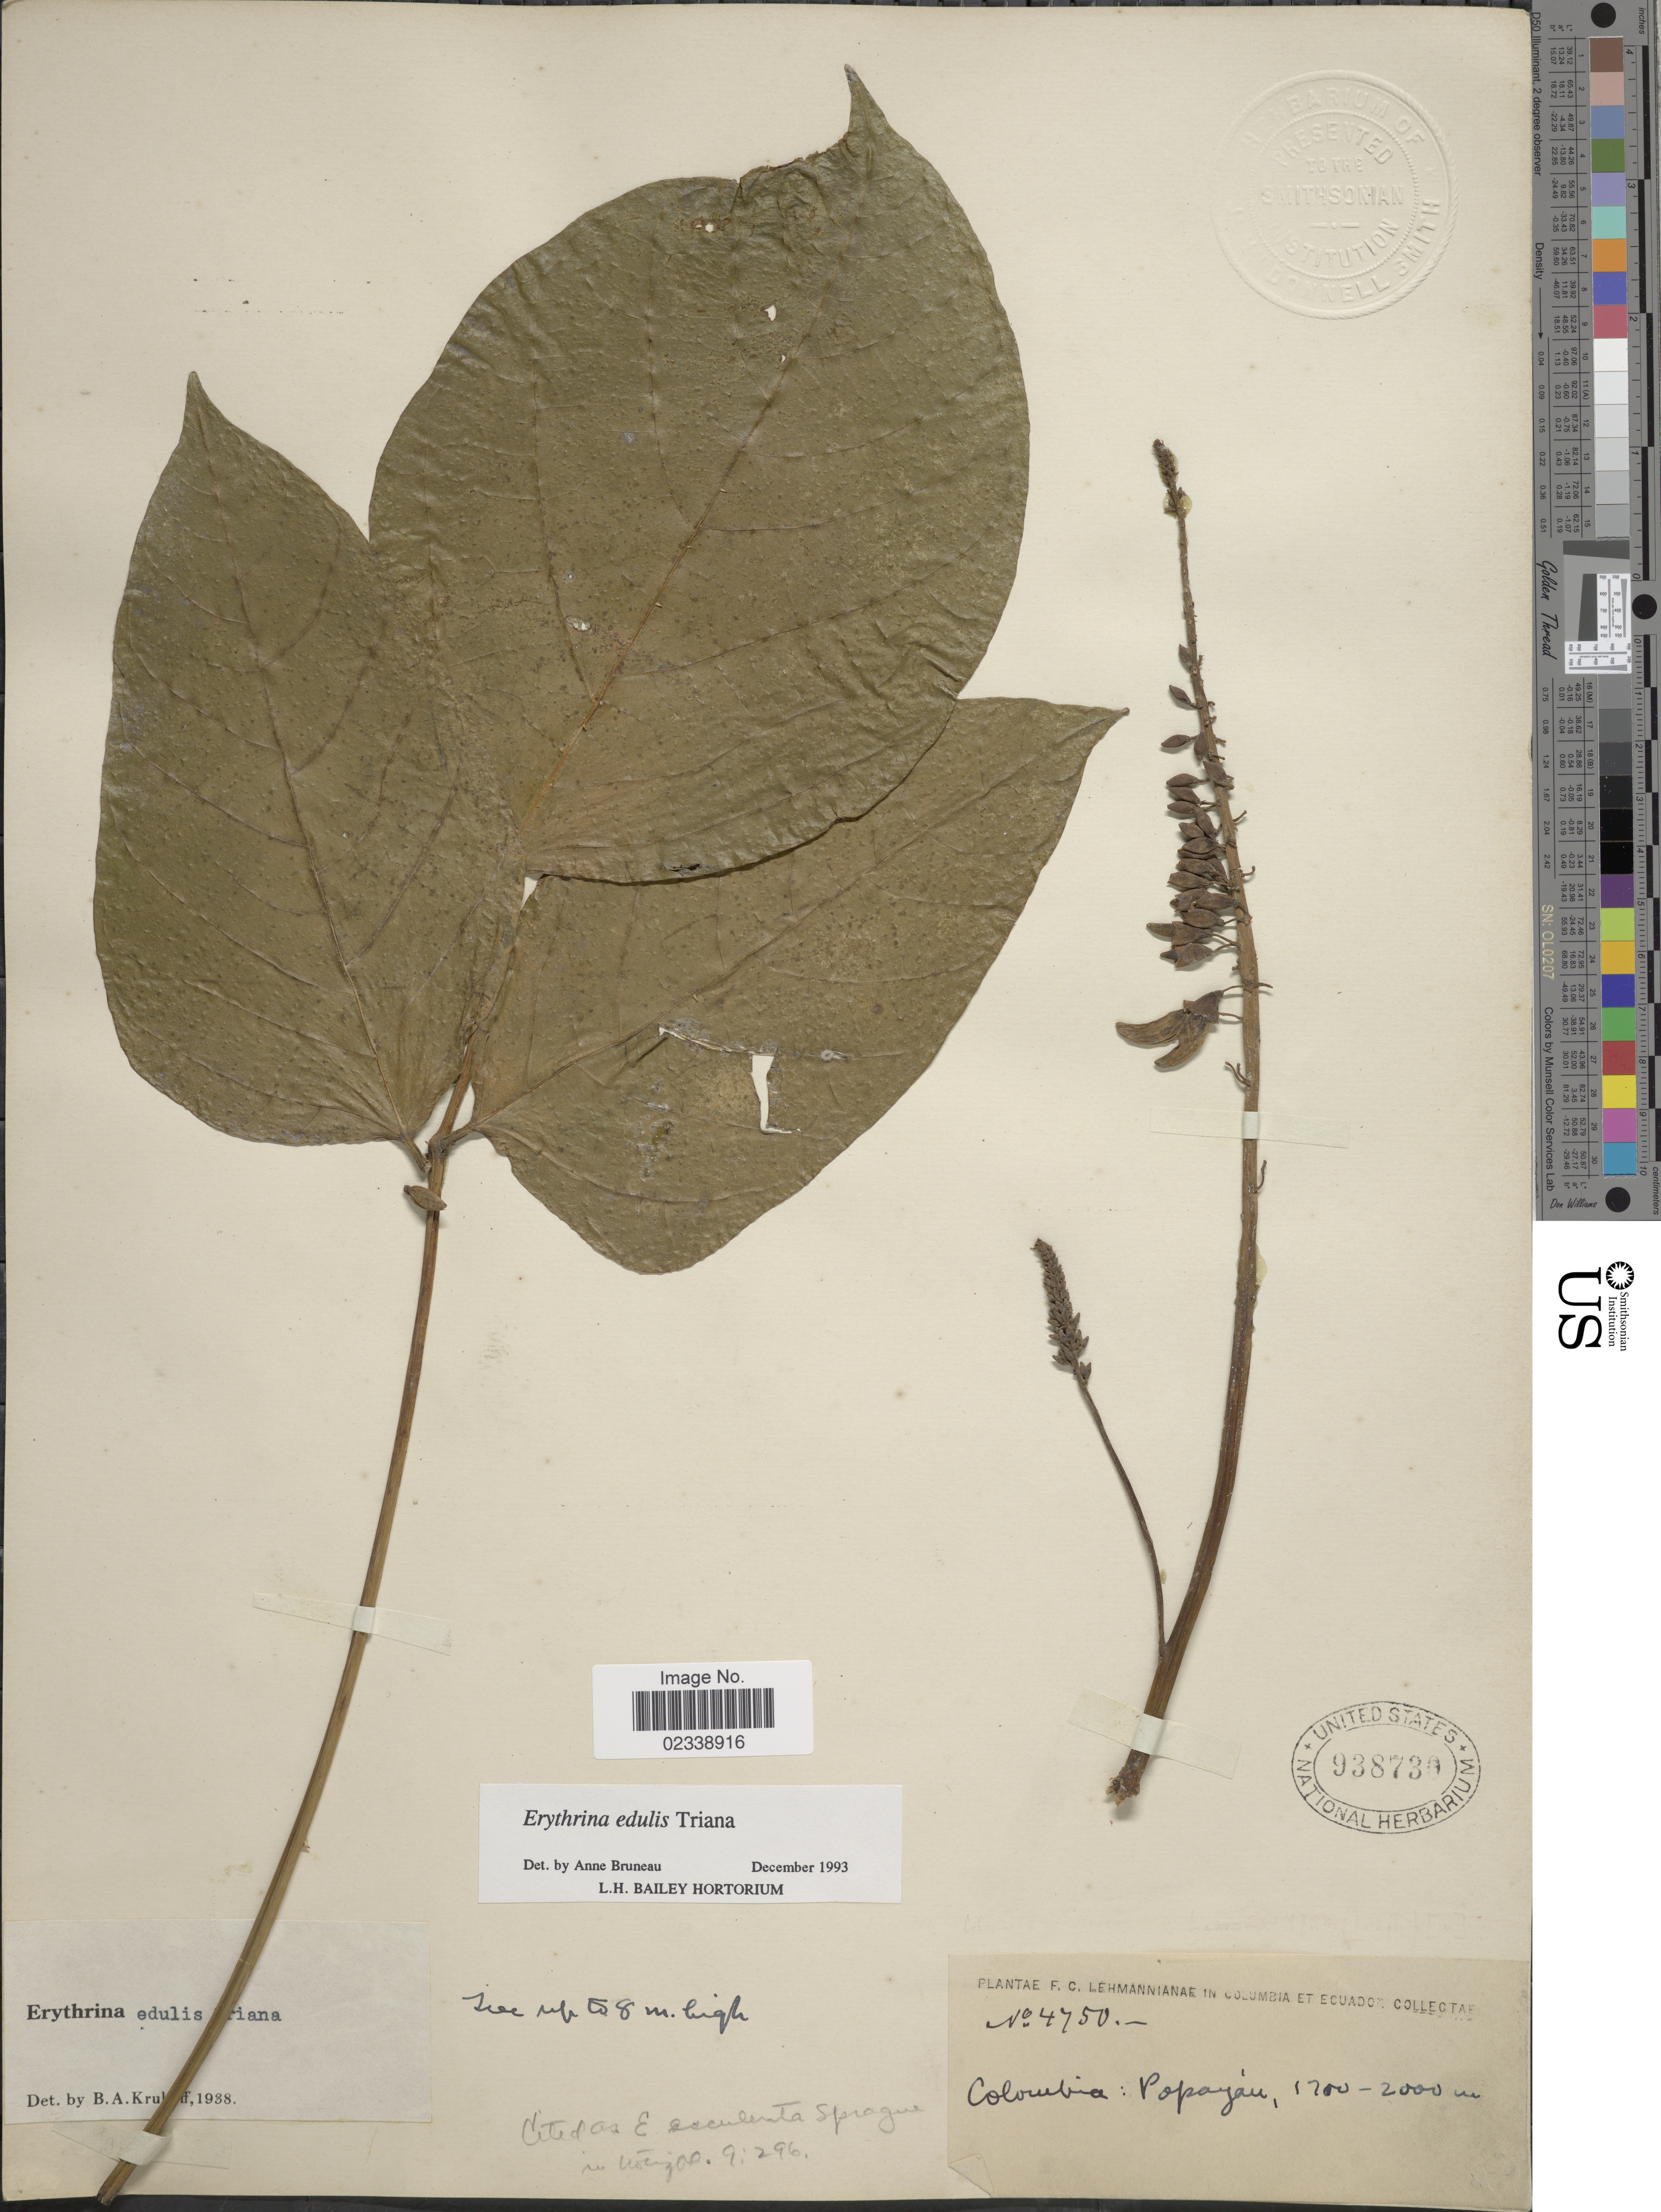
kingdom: Plantae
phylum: Tracheophyta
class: Magnoliopsida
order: Fabales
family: Fabaceae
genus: Erythrina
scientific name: Erythrina edulis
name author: Triana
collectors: F. C. Lehmann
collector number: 4750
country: Colombia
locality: Popayan.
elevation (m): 1700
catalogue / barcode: US 938730